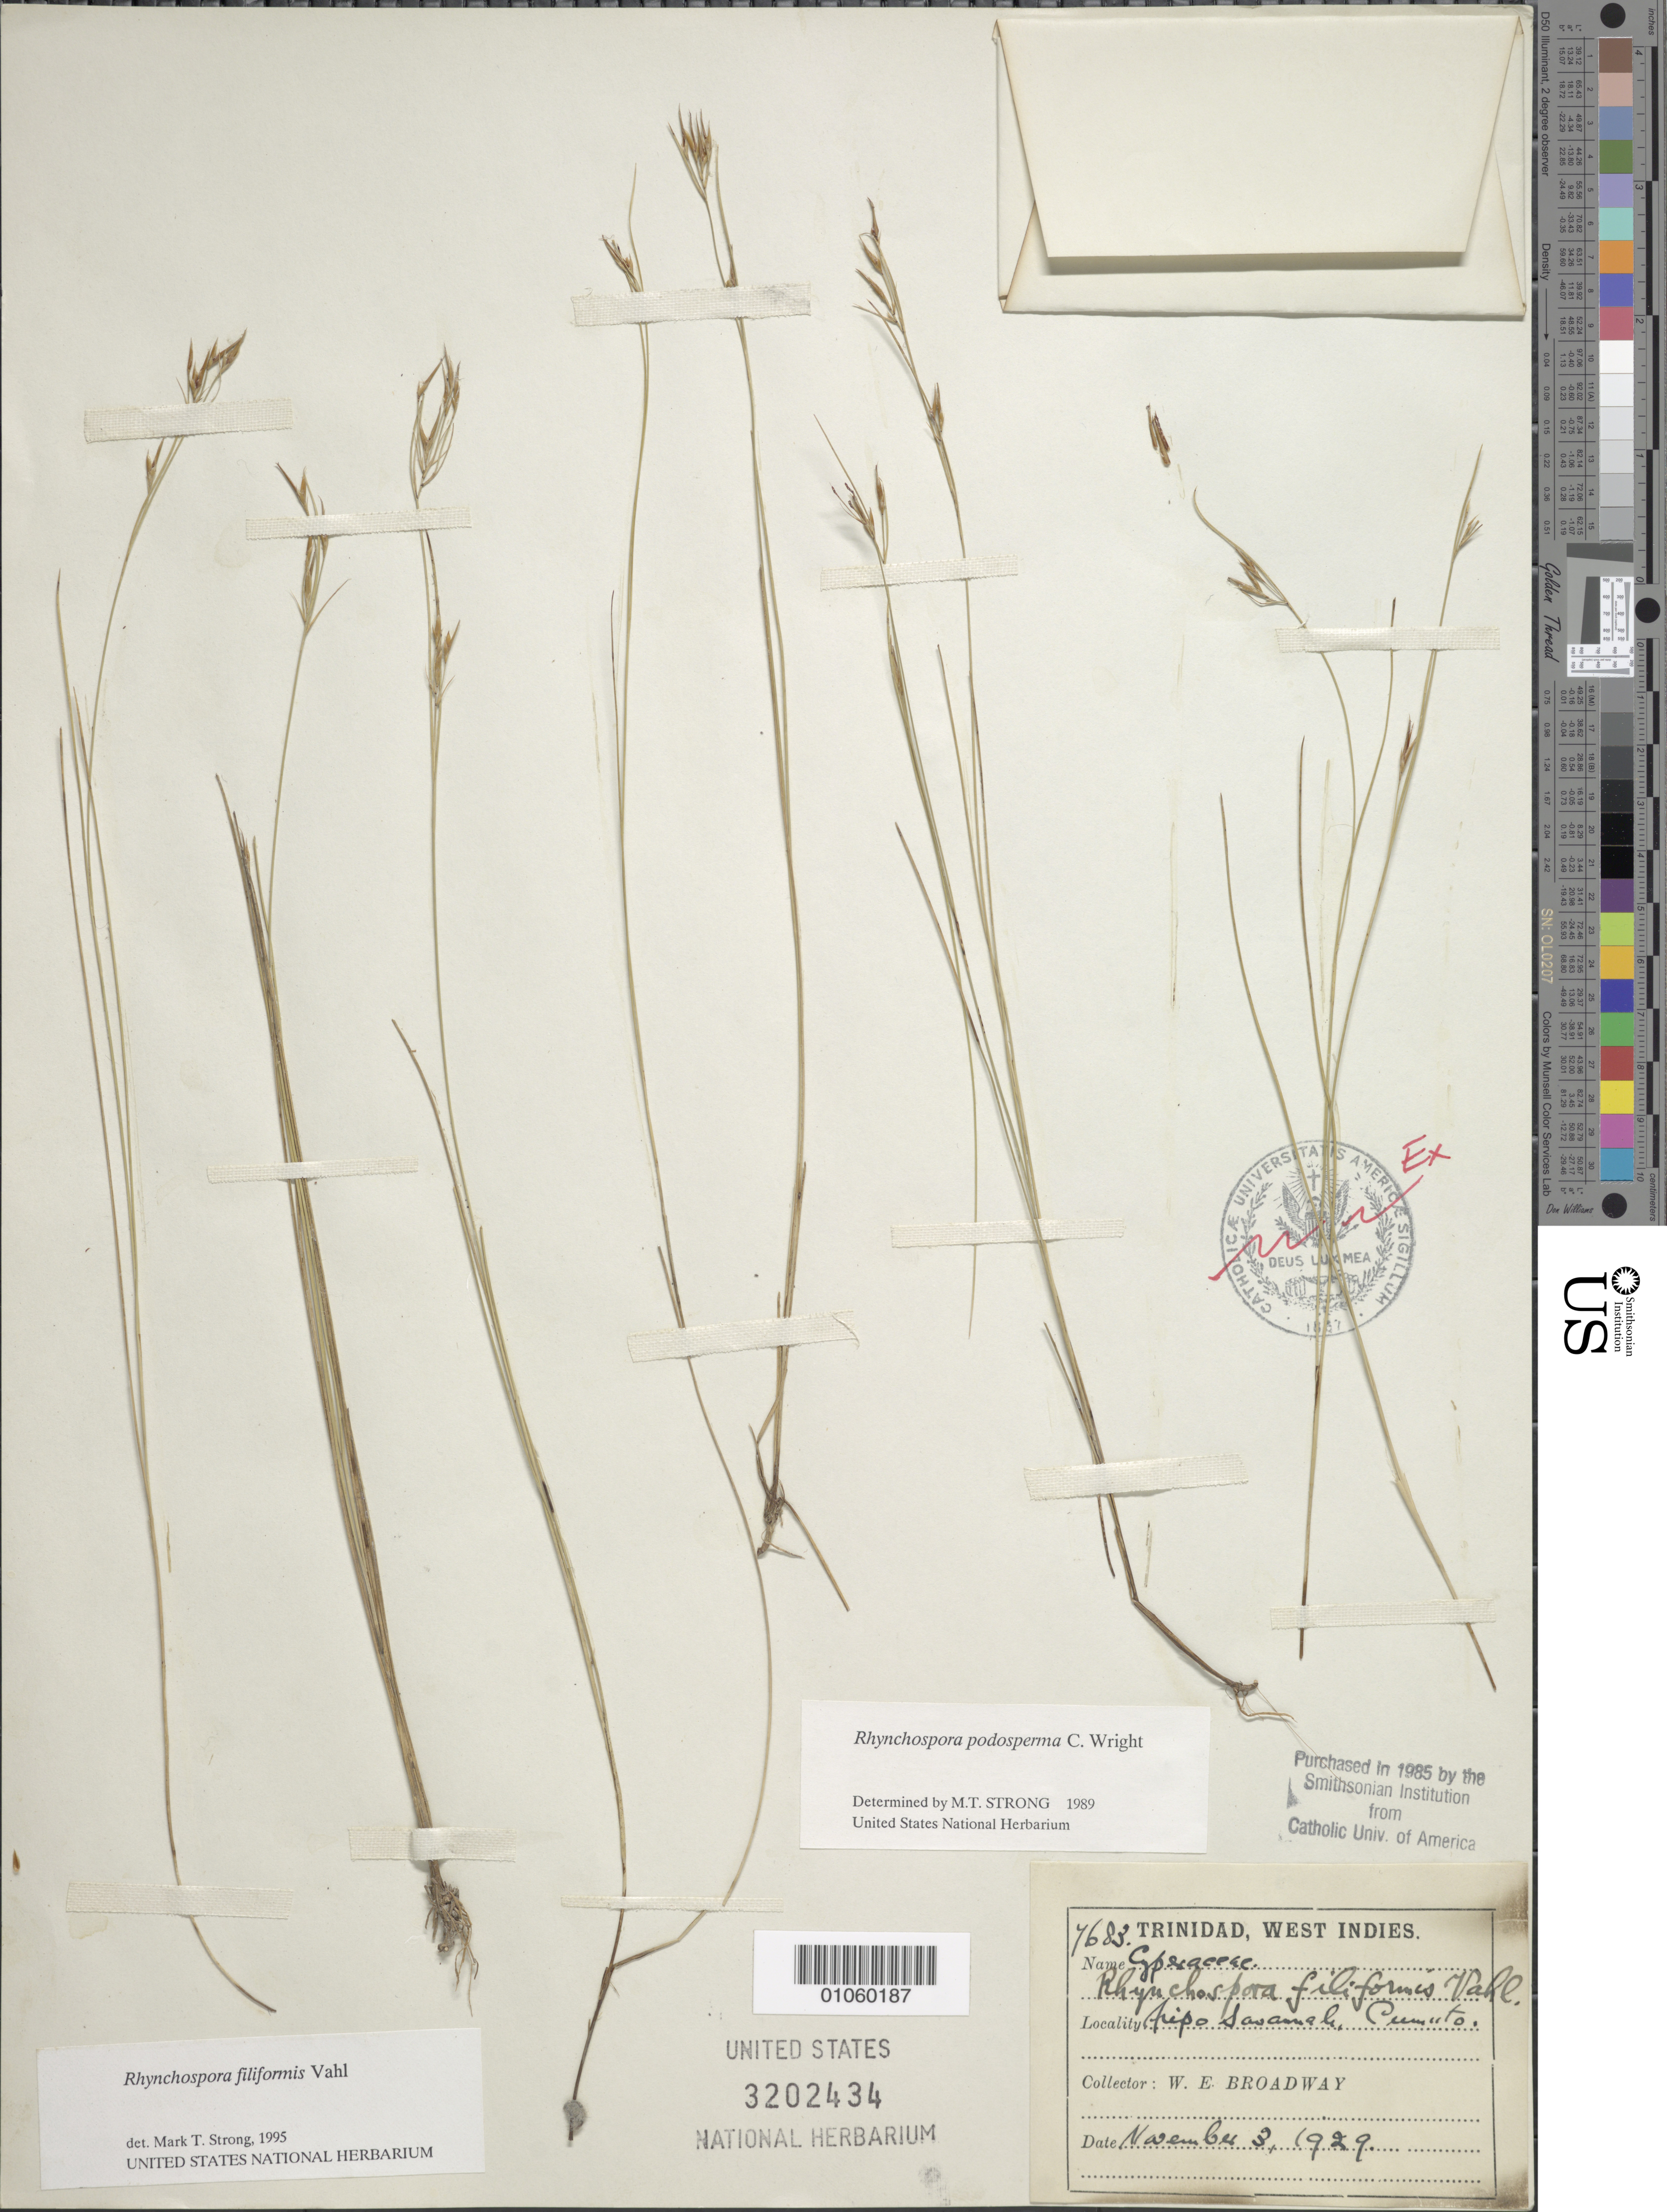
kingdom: Plantae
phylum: Tracheophyta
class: Liliopsida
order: Poales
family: Cyperaceae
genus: Rhynchospora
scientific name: Rhynchospora filiformis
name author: Vahl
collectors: W. E. Broadway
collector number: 7683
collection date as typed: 03 Nov 1929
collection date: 1929-11-03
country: Trinidad and Tobago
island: Trinidad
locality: Aripo Savannah, Cumuto.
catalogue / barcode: US 3202434